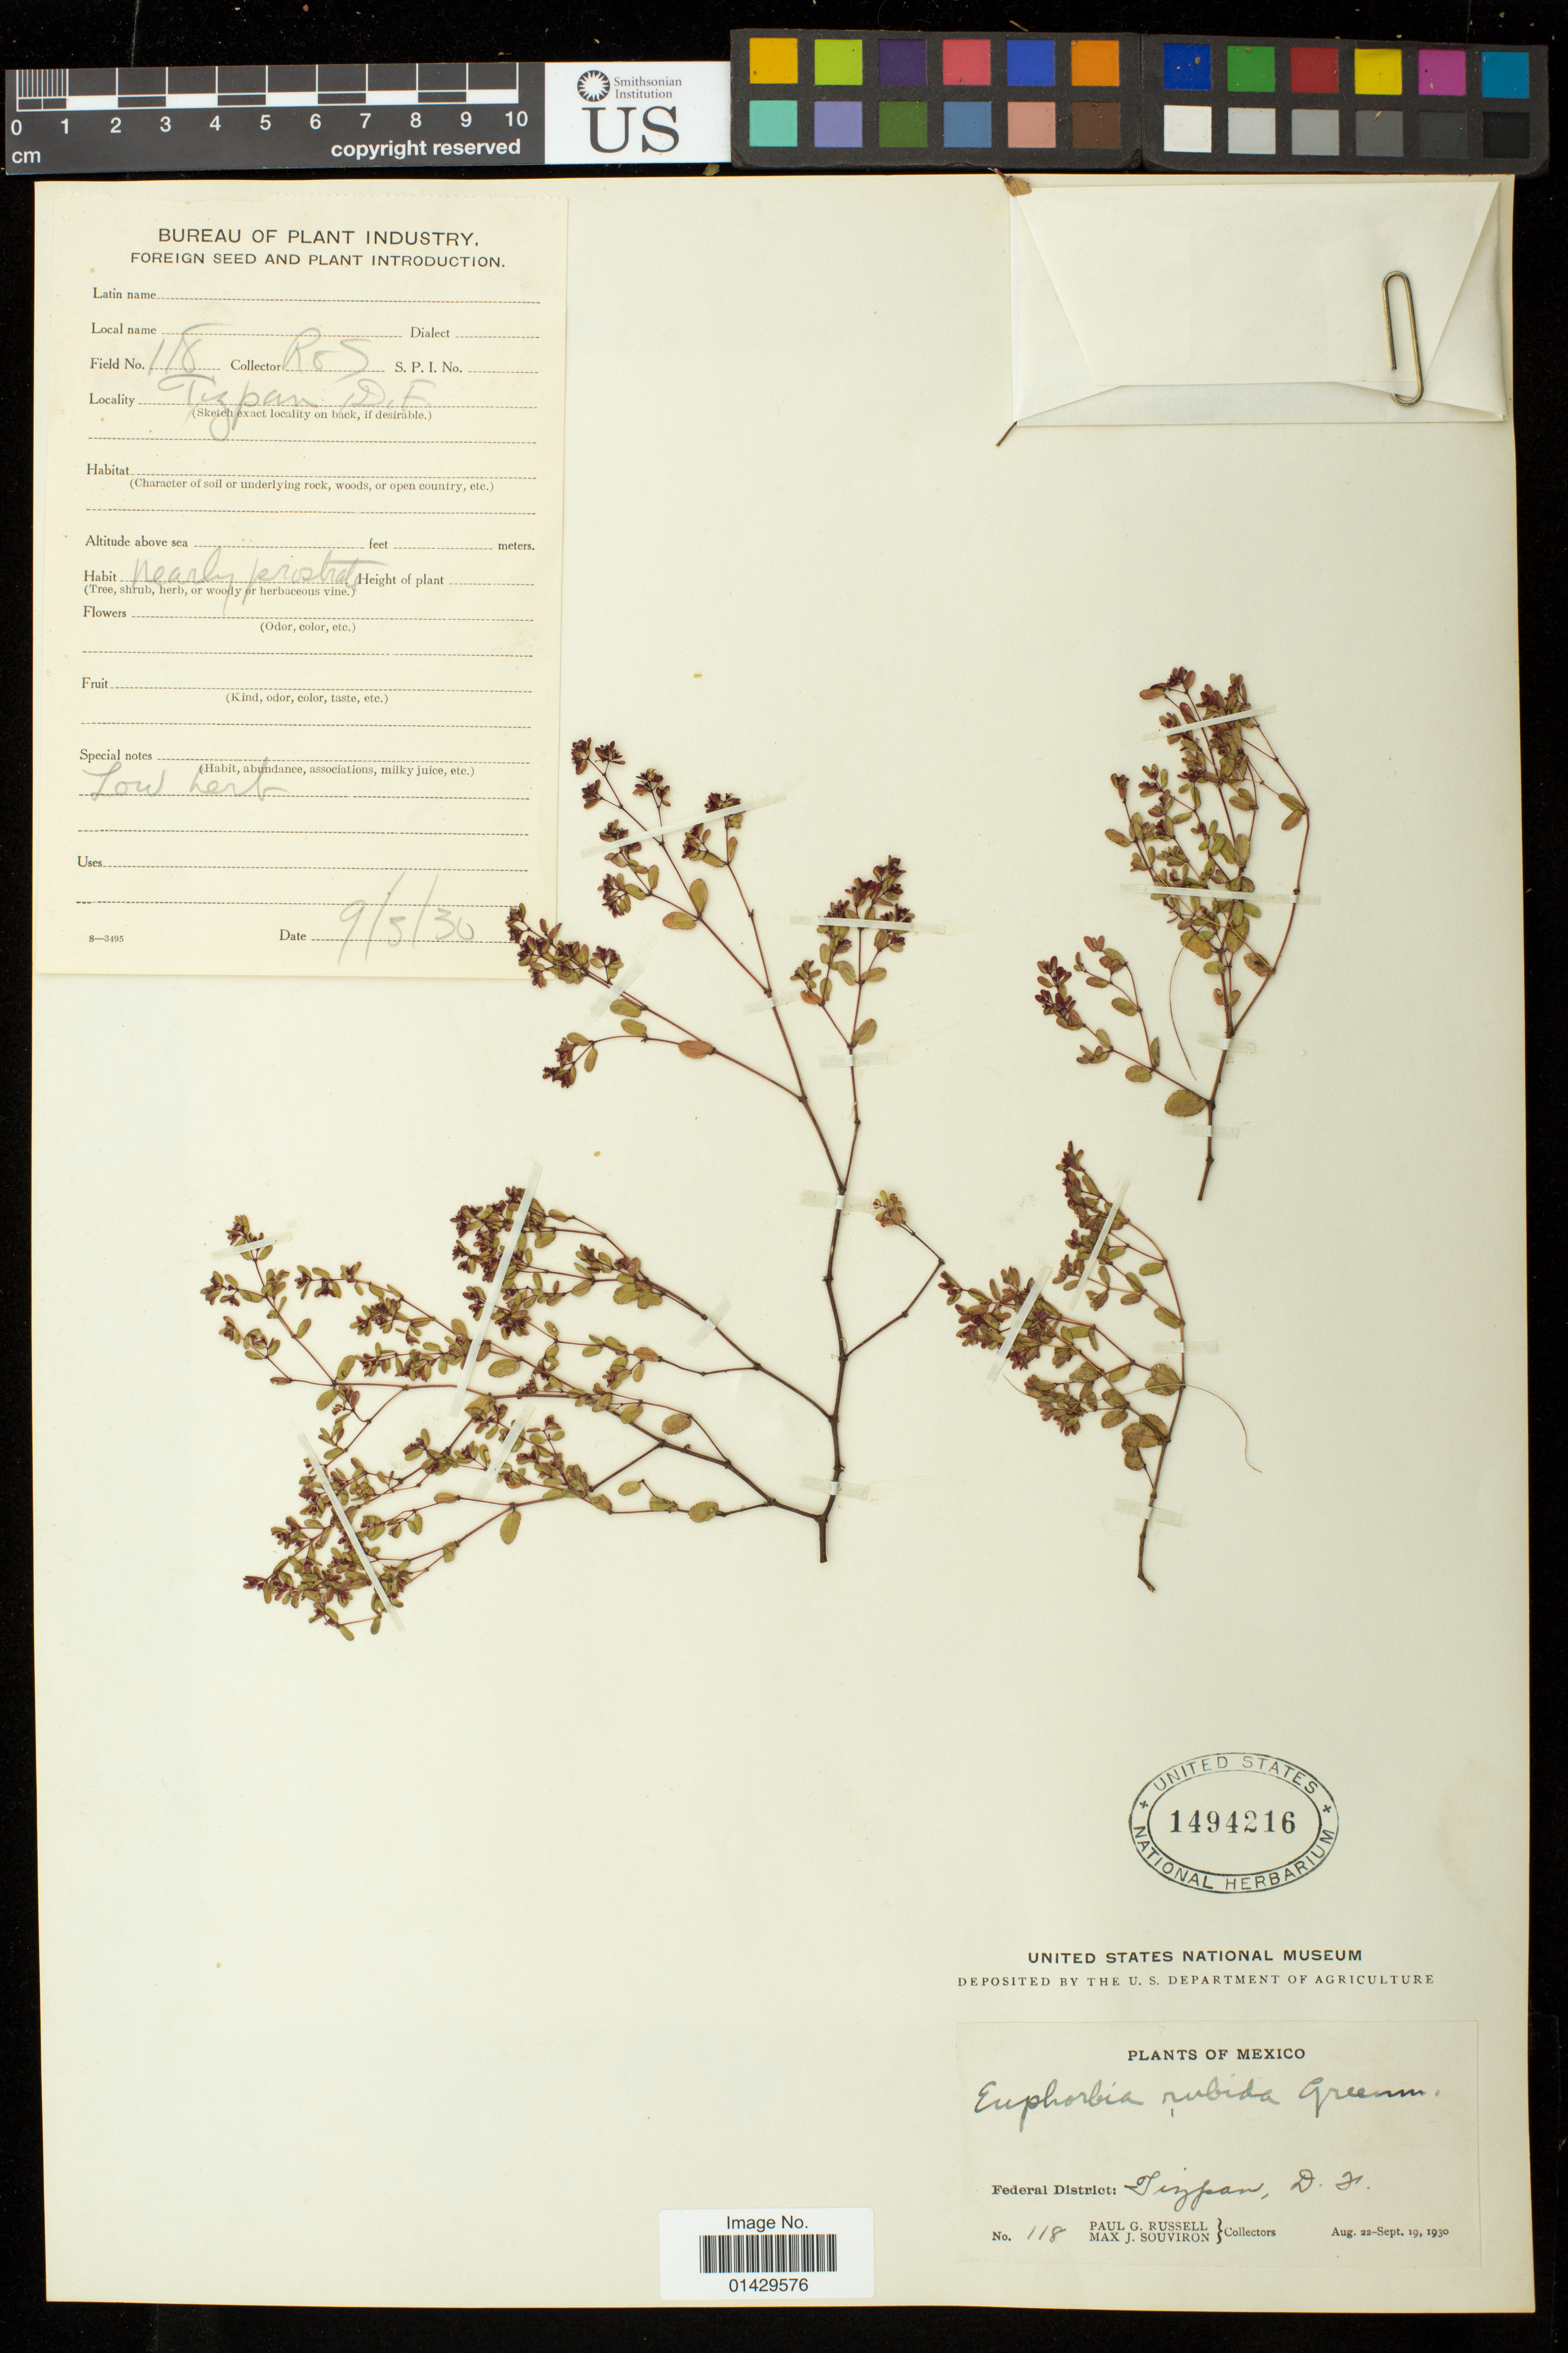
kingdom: Plantae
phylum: Tracheophyta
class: Magnoliopsida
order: Malpighiales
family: Euphorbiaceae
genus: Euphorbia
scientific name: Euphorbia anychioides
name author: Boiss.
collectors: P. G. Russell & M. J. Souviron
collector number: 118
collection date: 1930-08-22/1930-09-19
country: Mexico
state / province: Distrito Federal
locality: Federal District: Tizpan, D. F.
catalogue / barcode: US 1494216